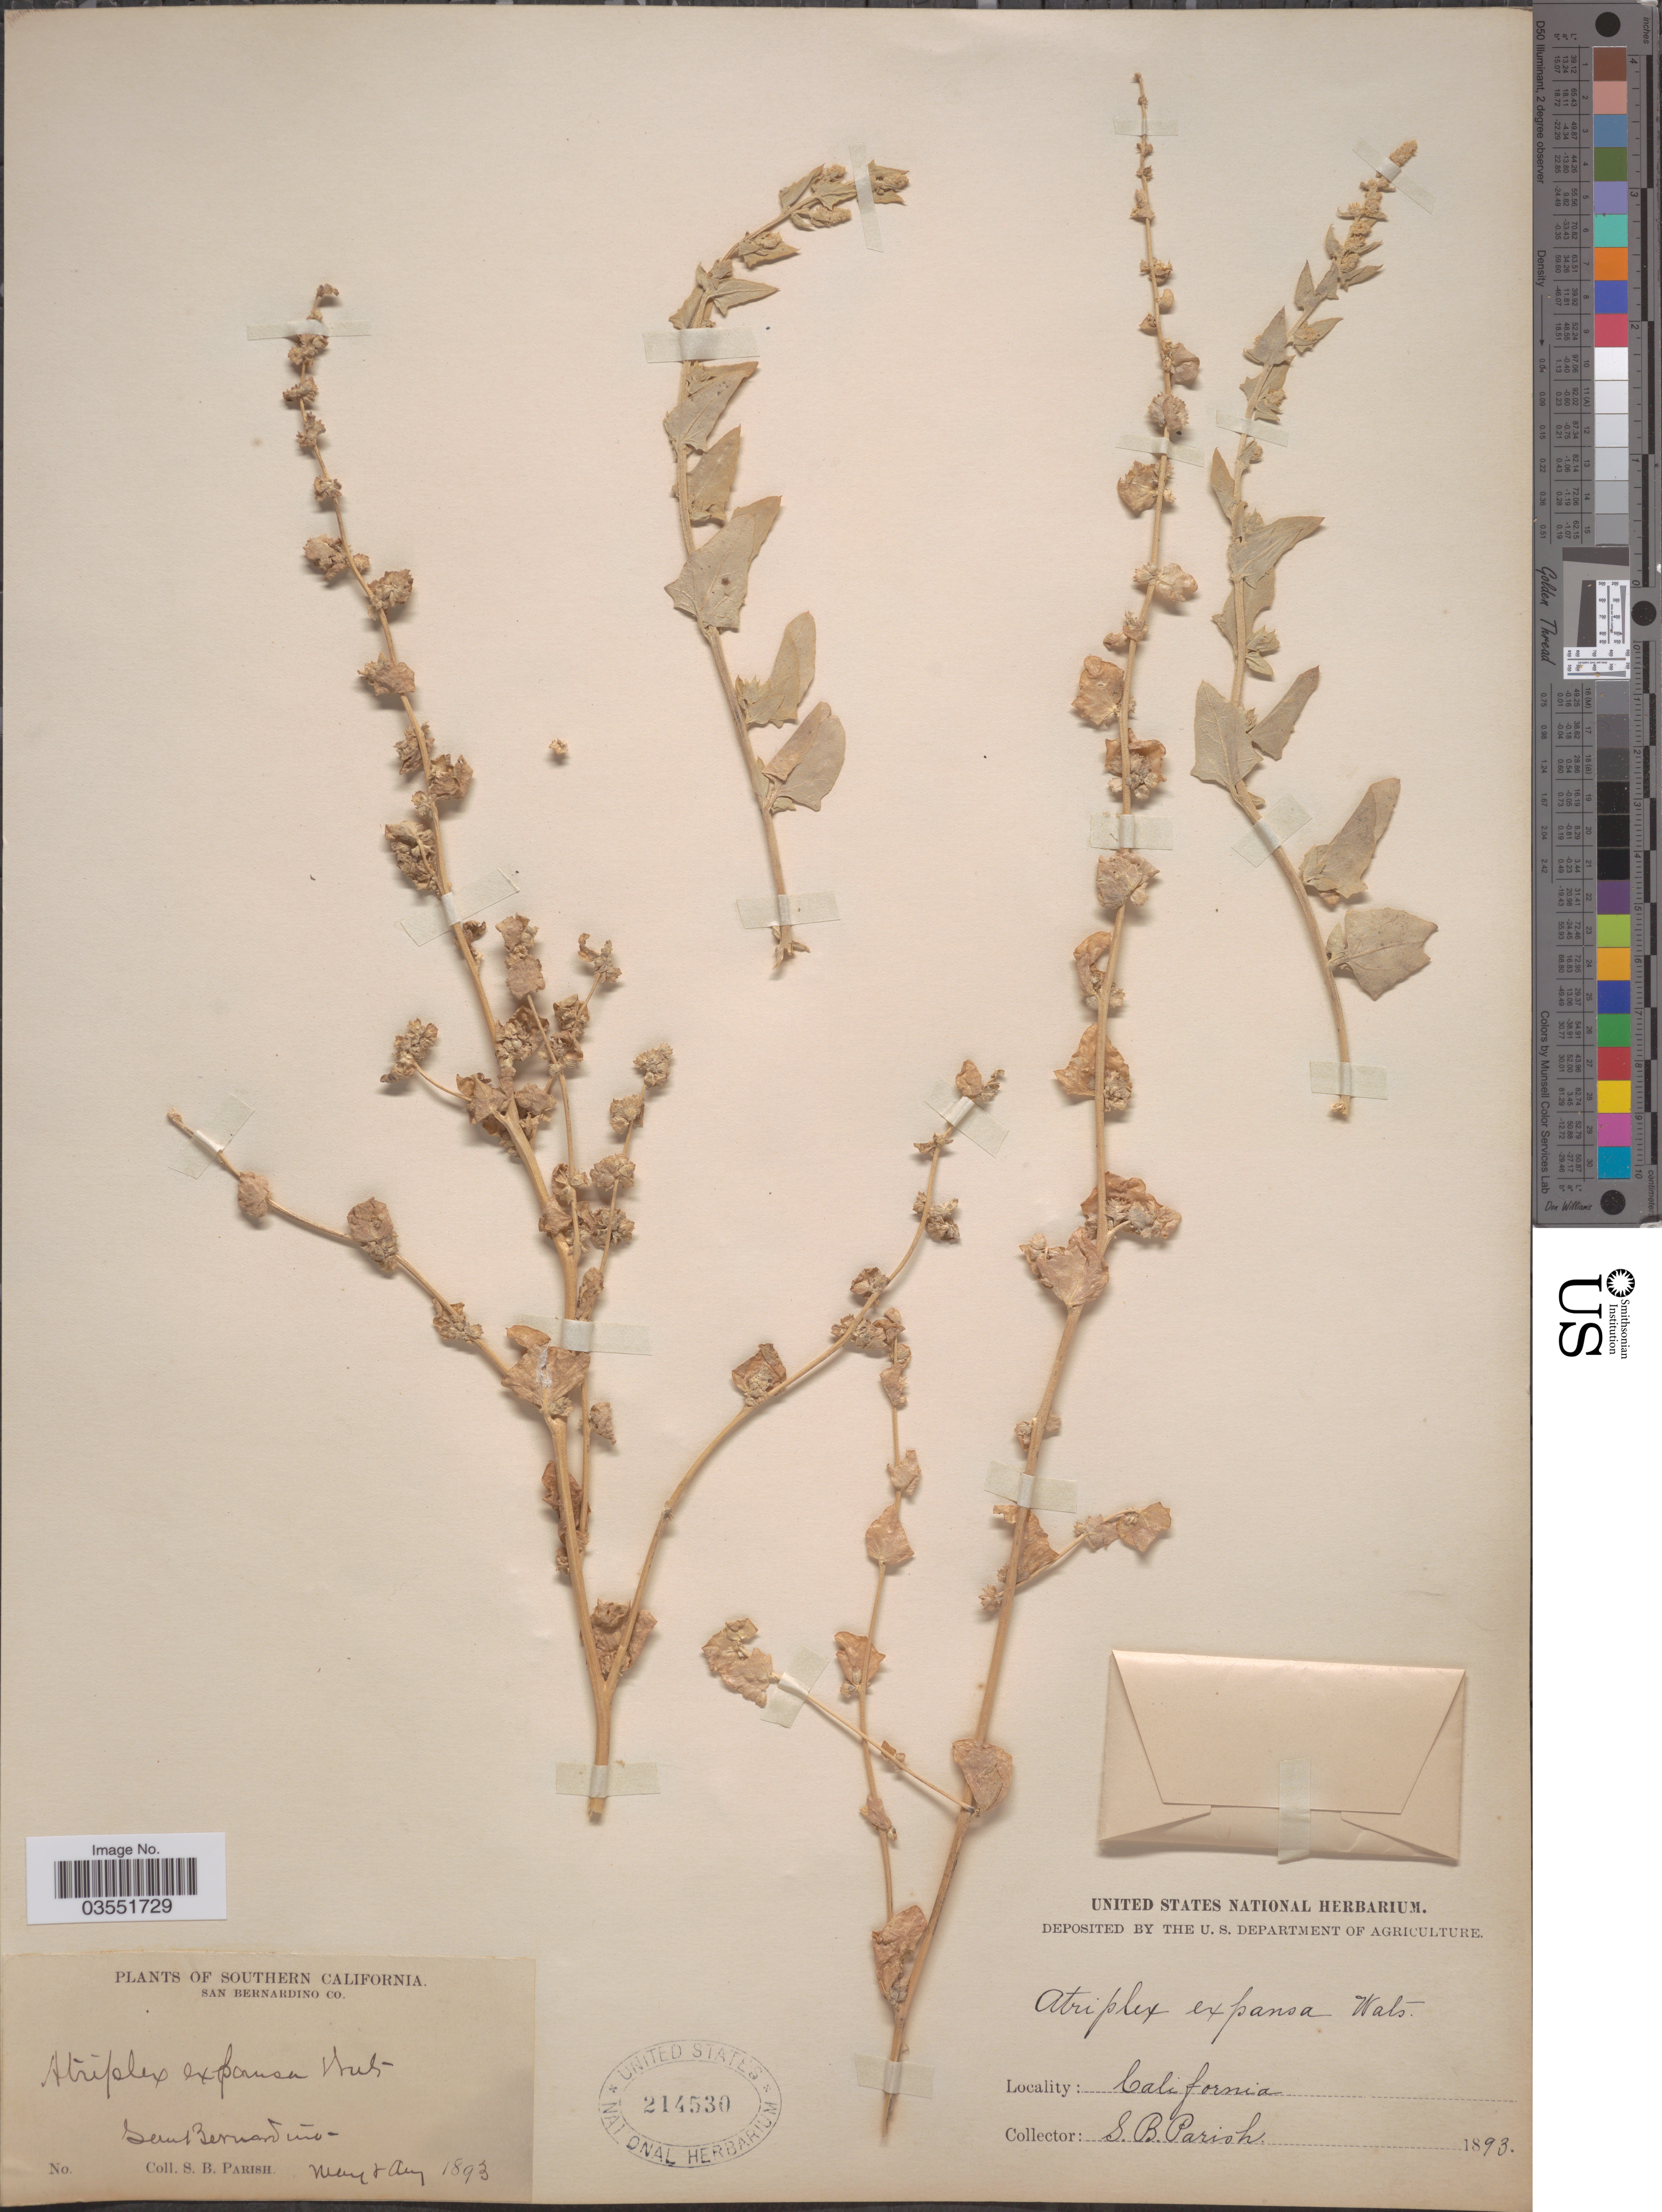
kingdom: Plantae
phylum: Tracheophyta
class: Magnoliopsida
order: Caryophyllales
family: Amaranthaceae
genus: Atriplex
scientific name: Atriplex expansa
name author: S. Watson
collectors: S. B. Parish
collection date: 1893-05/1893-08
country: United States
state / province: California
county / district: San Bernardino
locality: Southern California. San Bernardino Co. San Bernardino.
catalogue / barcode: US 214530